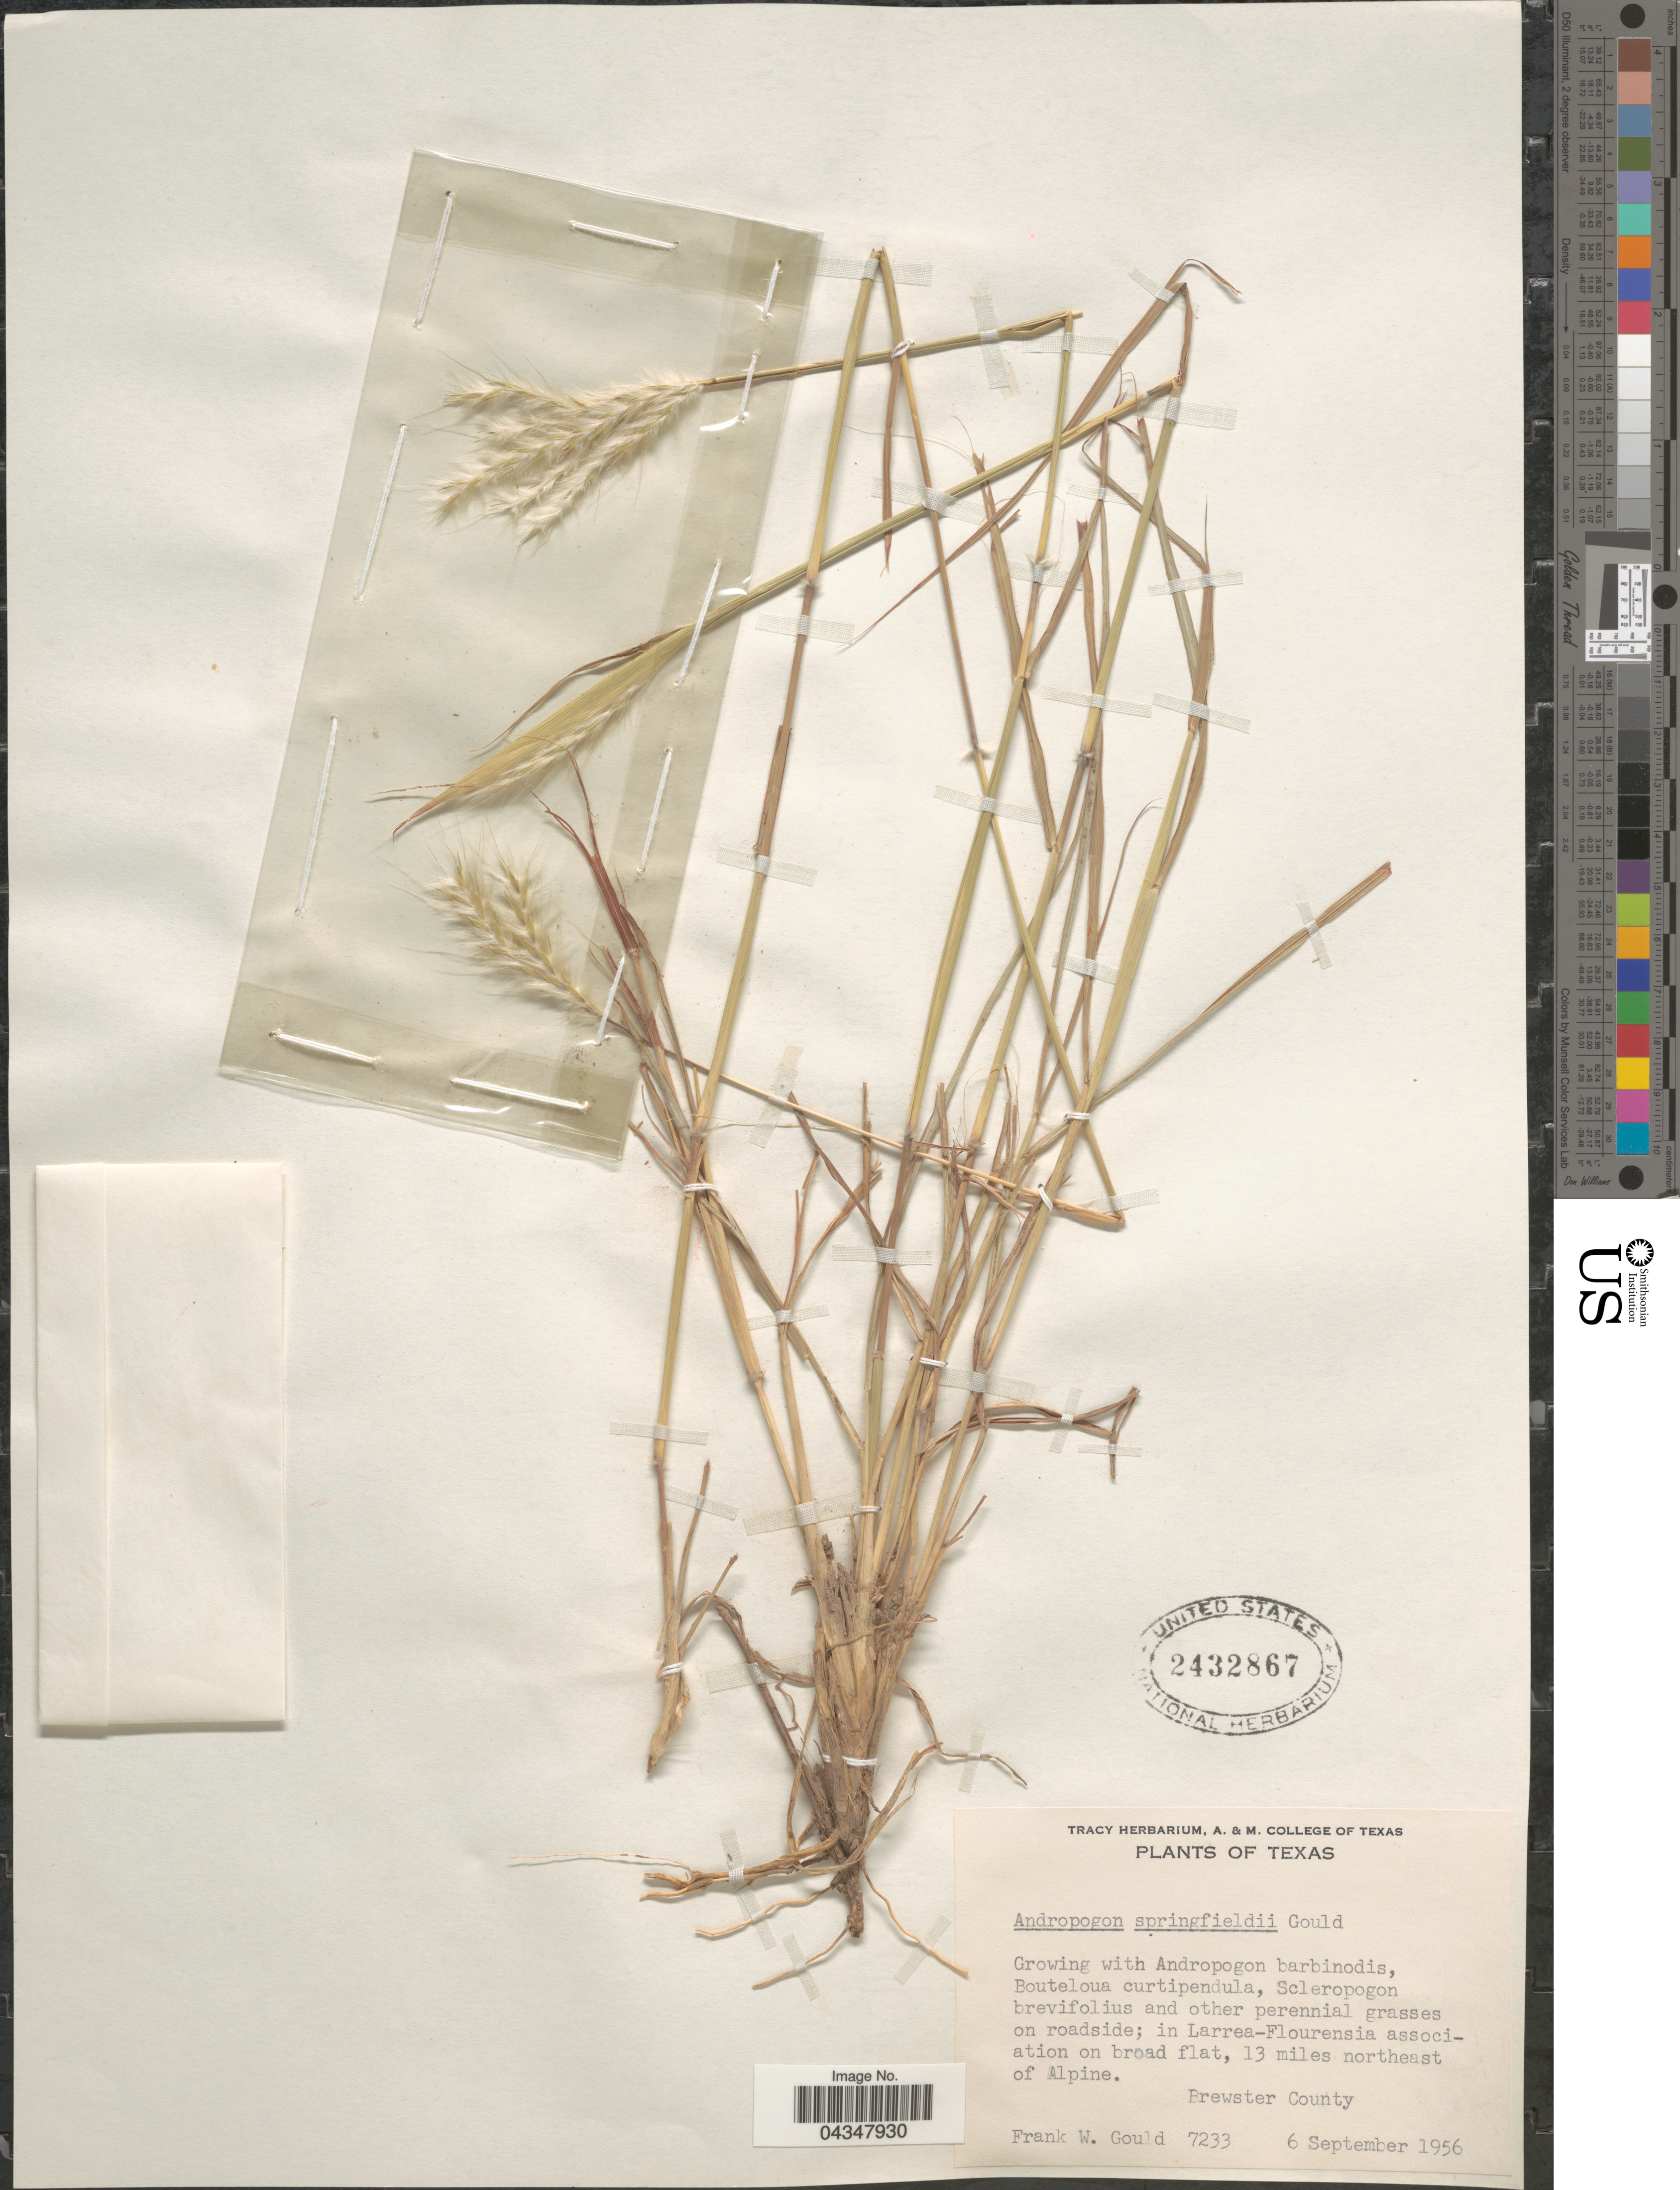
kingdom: Plantae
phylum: Tracheophyta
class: Liliopsida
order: Poales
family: Poaceae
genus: Bothriochloa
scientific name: Bothriochloa springfieldii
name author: (Gould) Parodi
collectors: F. W. Gould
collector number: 7233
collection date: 1956-09-06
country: United States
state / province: New Mexico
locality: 13 miles northeast of Alpine. Brewster County.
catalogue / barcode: US 2432867